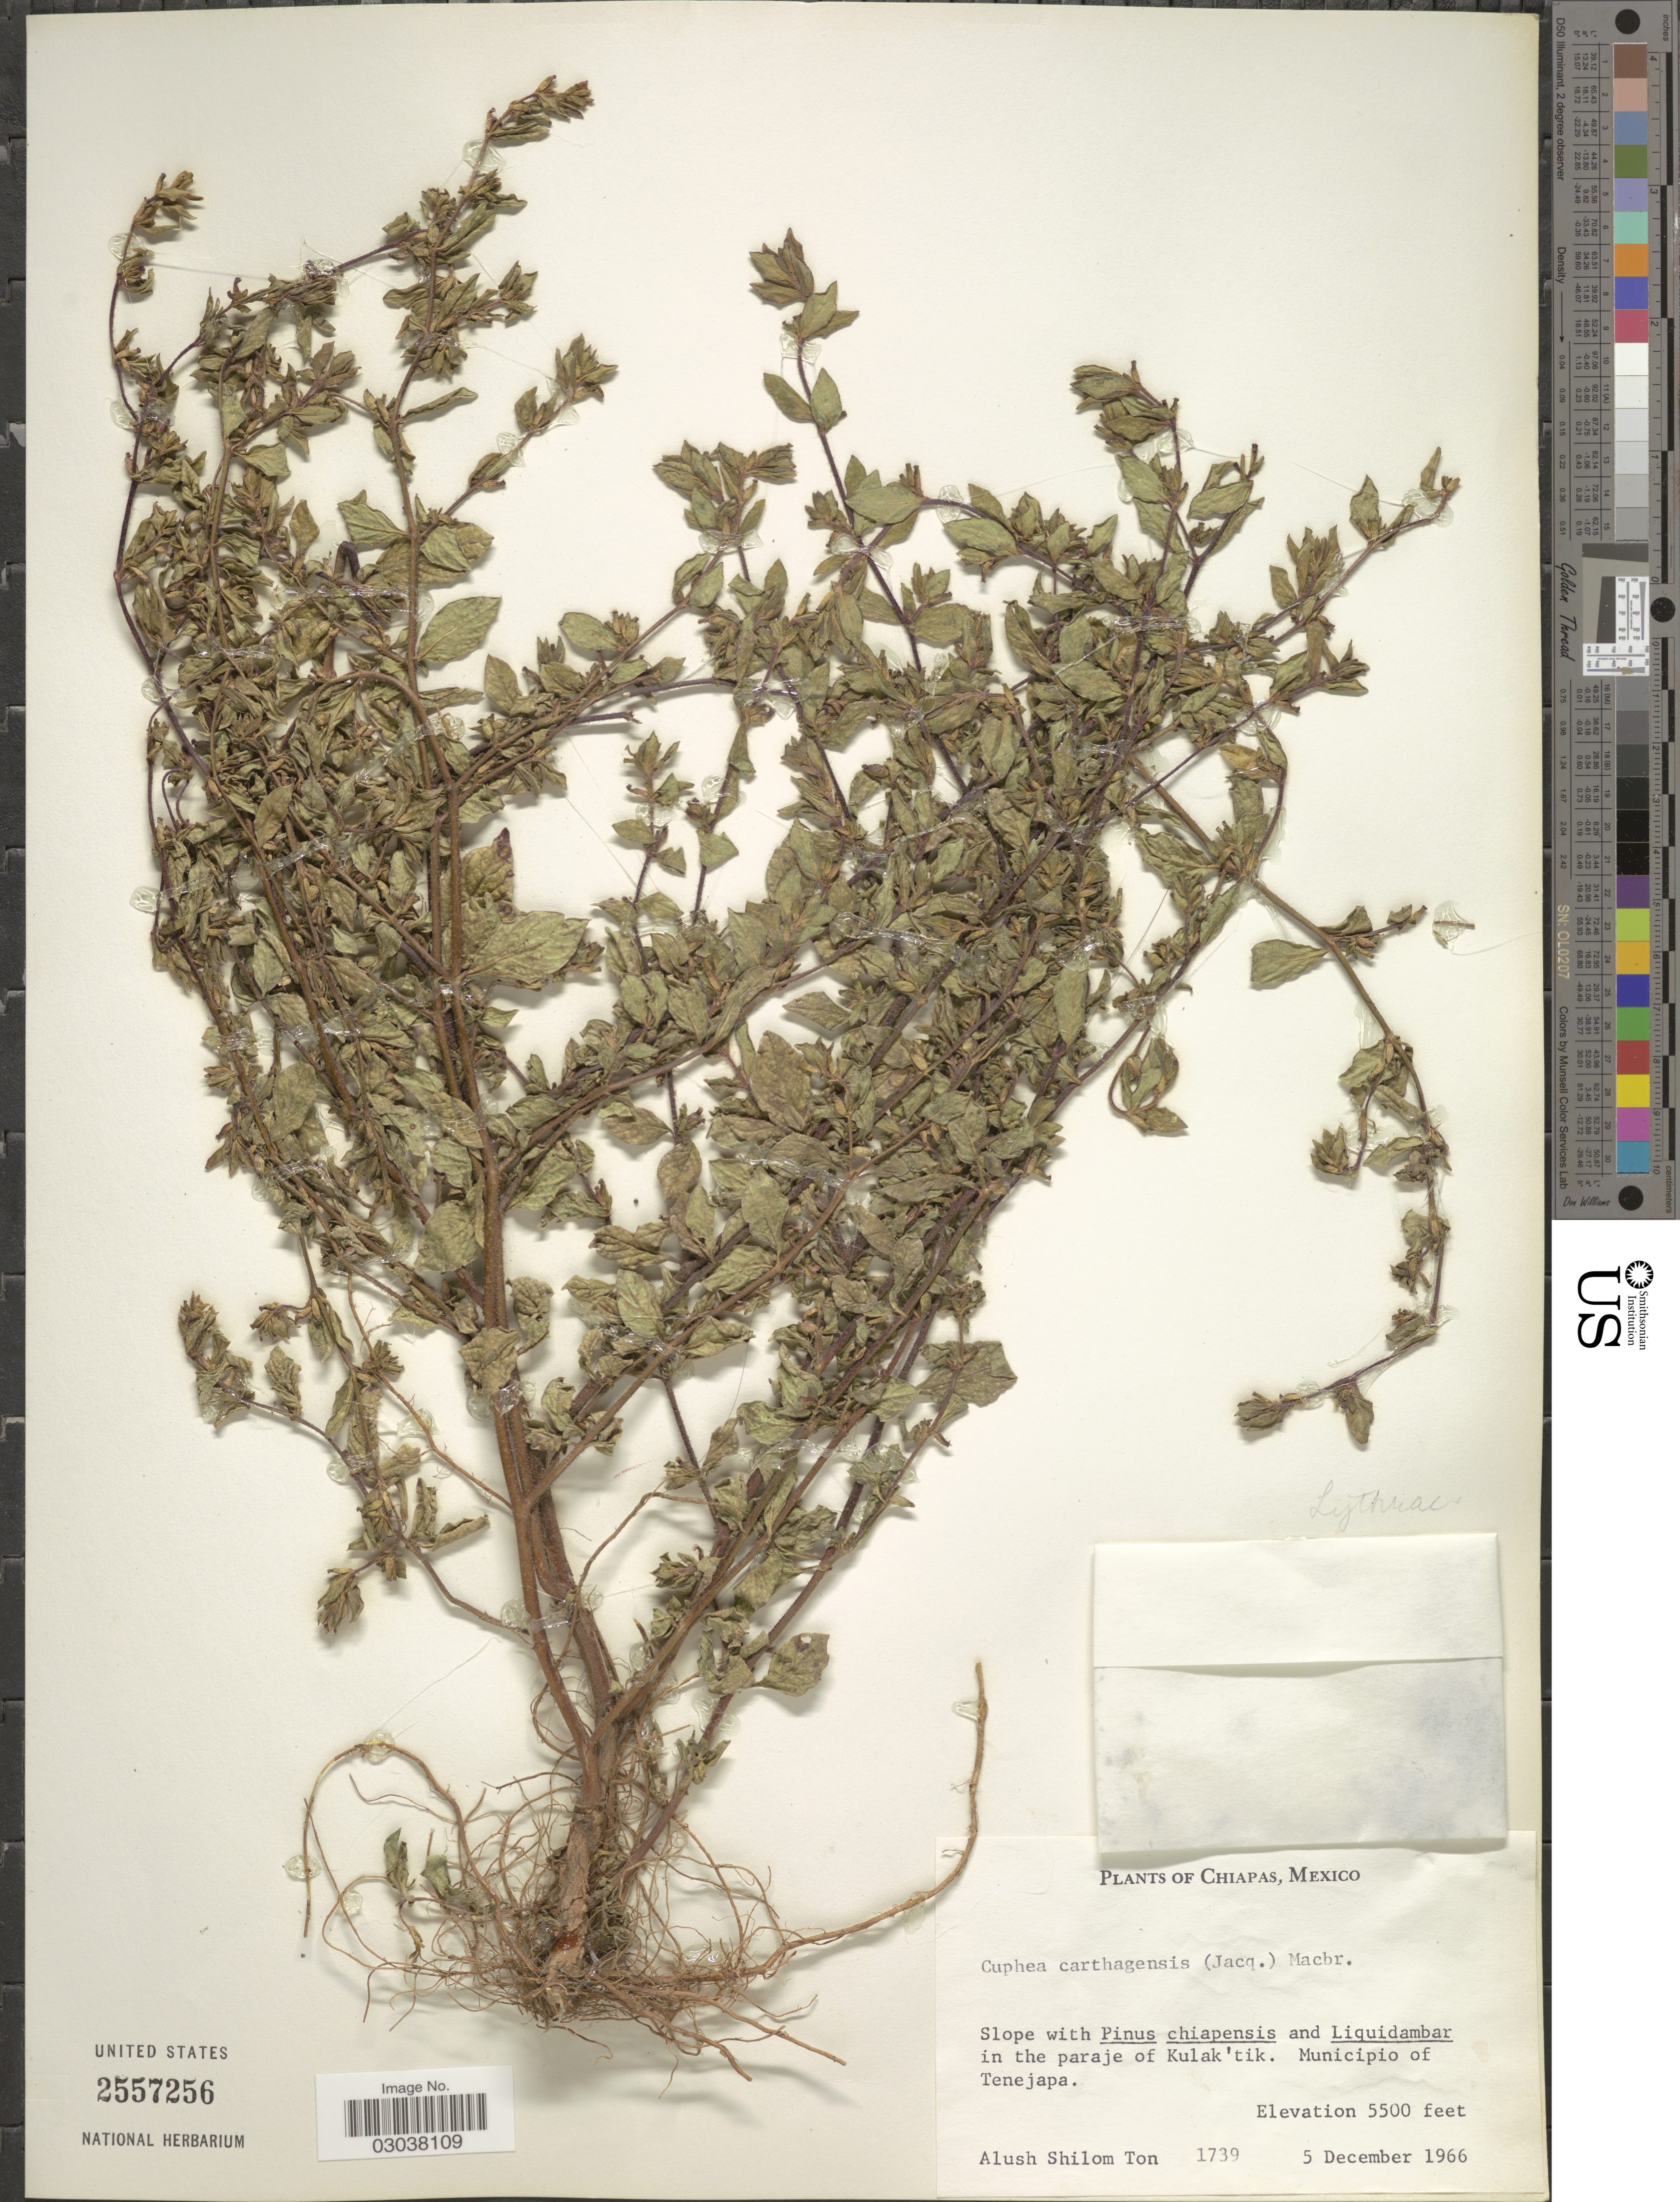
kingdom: Plantae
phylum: Tracheophyta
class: Magnoliopsida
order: Myrtales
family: Lythraceae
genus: Cuphea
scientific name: Cuphea carthagenensis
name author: (Jacq.) J.F. Macbr.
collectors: A. M. Ton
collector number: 1739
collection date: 1966-12-05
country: Mexico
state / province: Chiapas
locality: In the paraje of Kulak'tik. Municipio of Tenejapa.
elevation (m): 1676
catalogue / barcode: US 2557256